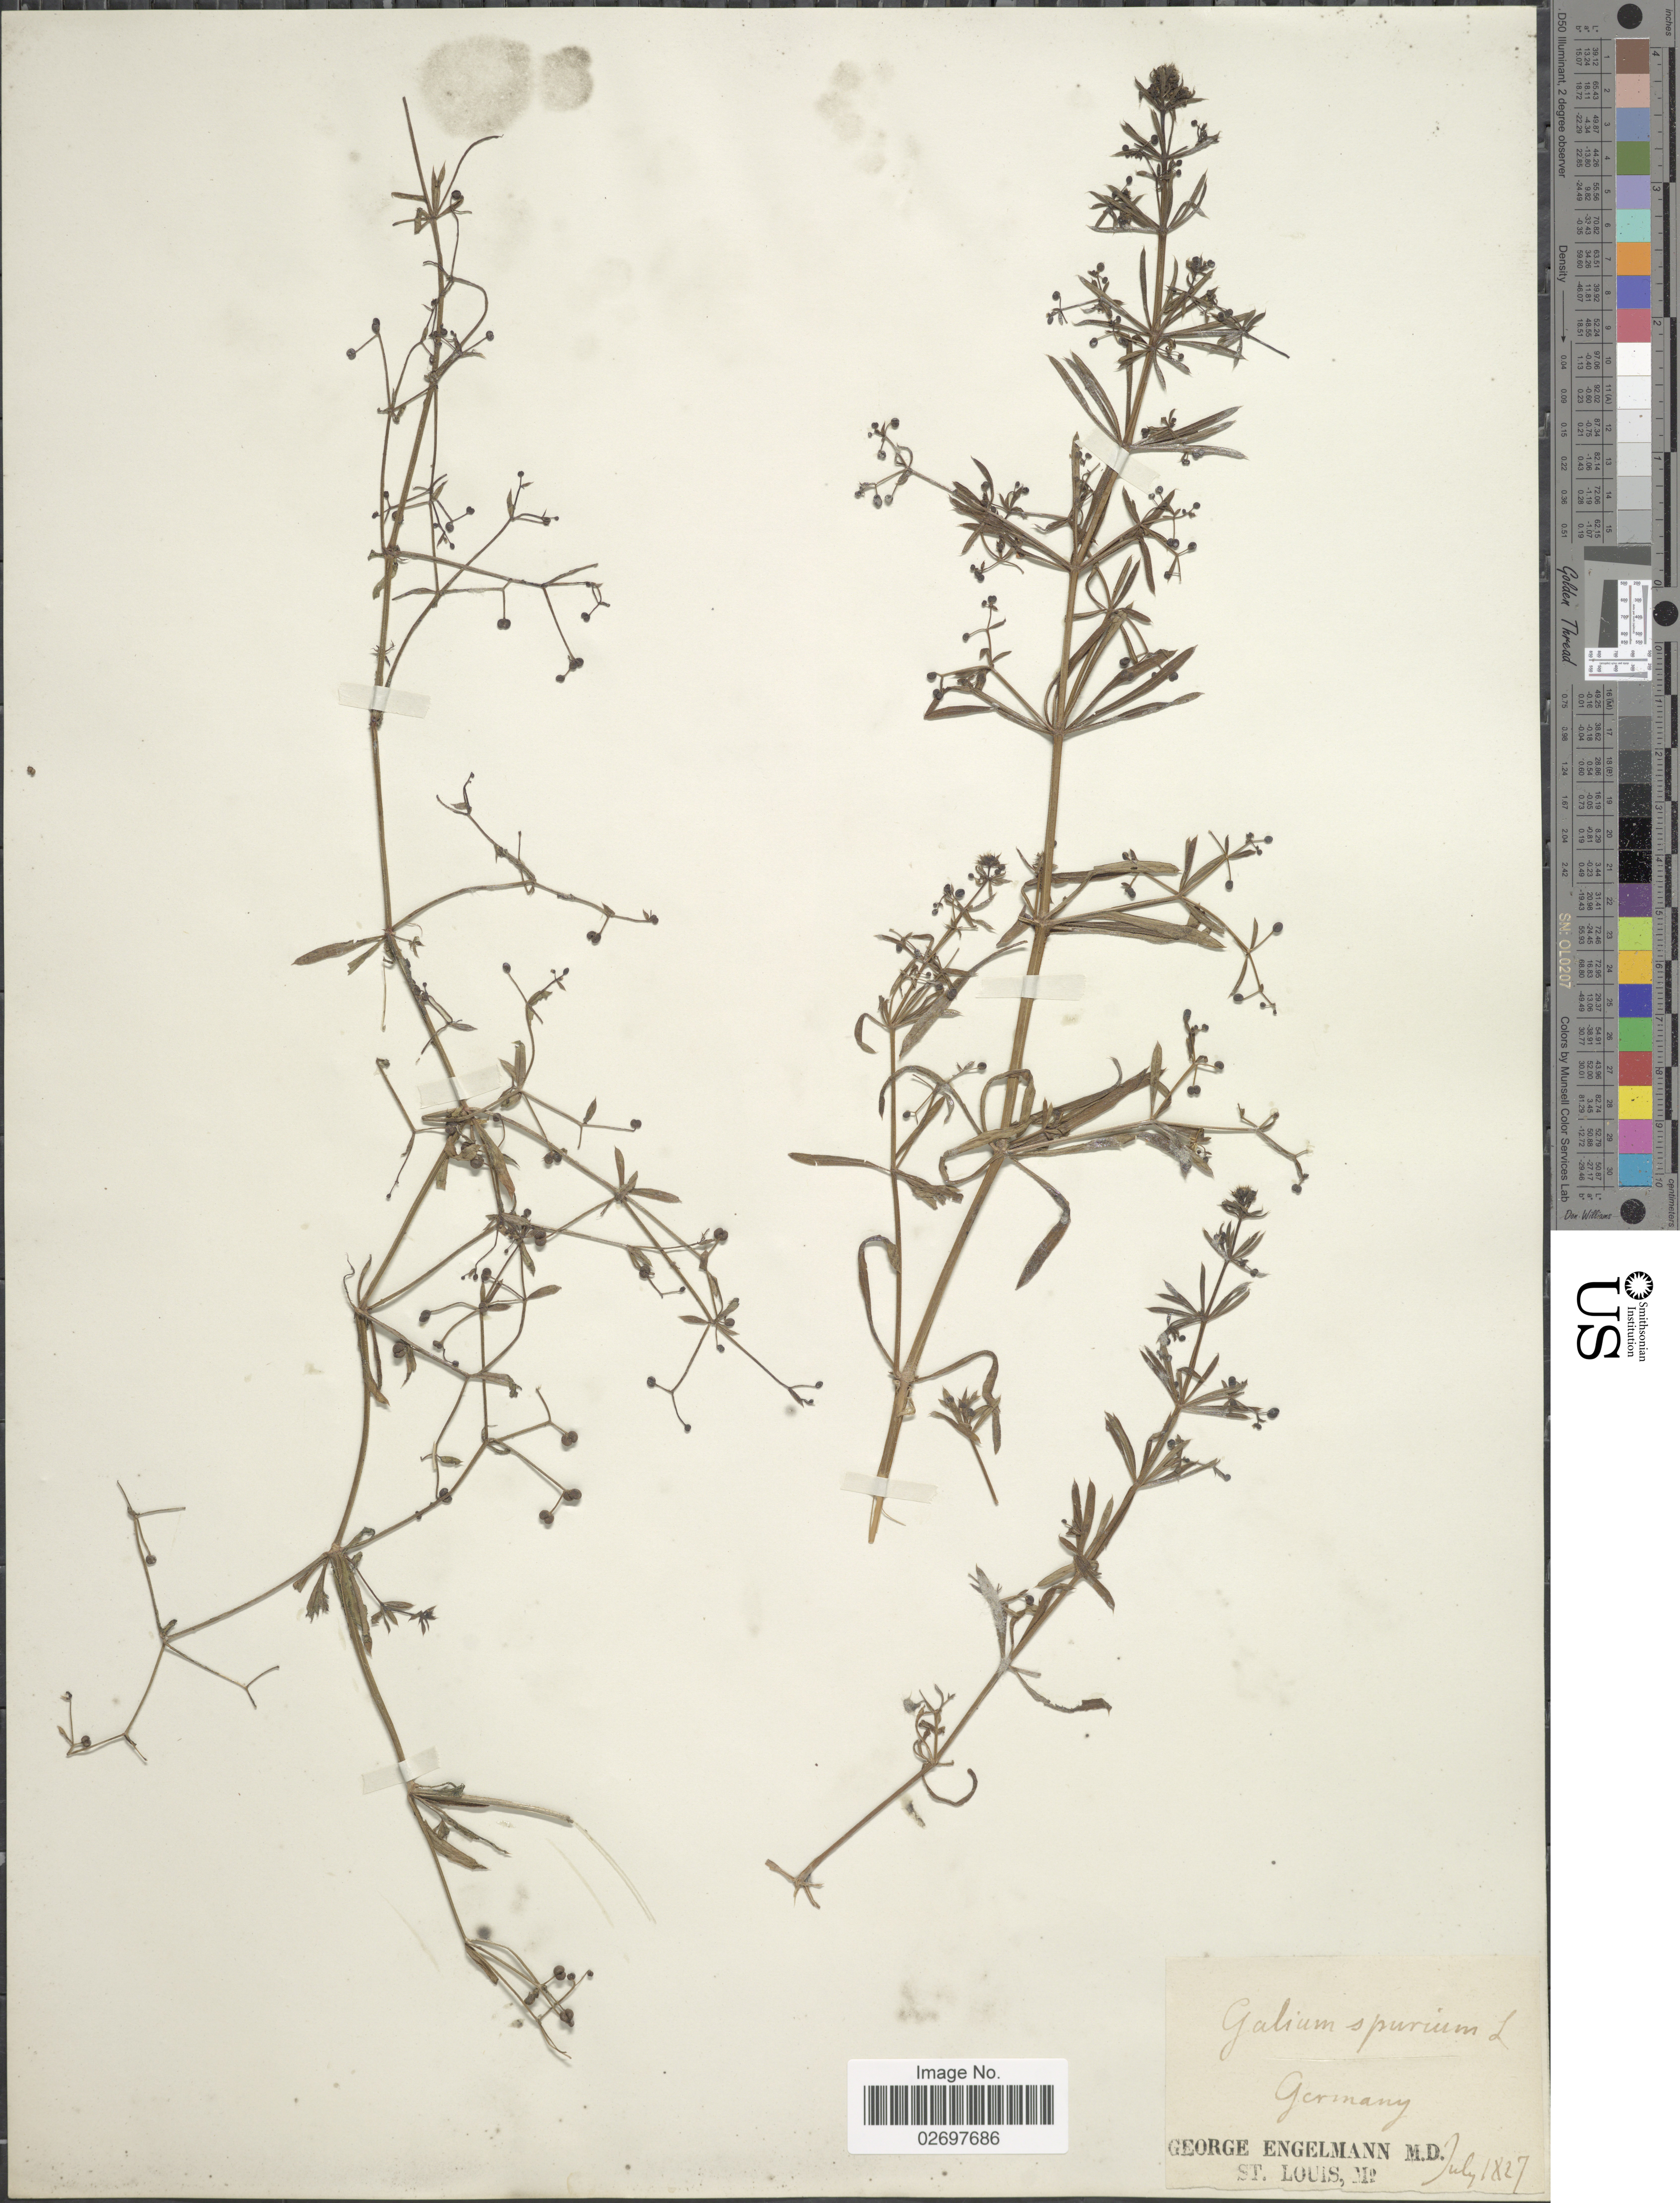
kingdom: Plantae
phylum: Tracheophyta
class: Magnoliopsida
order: Gentianales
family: Rubiaceae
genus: Galium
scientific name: Galium spurium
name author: L.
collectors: G. Engelmann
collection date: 1827-07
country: Germany